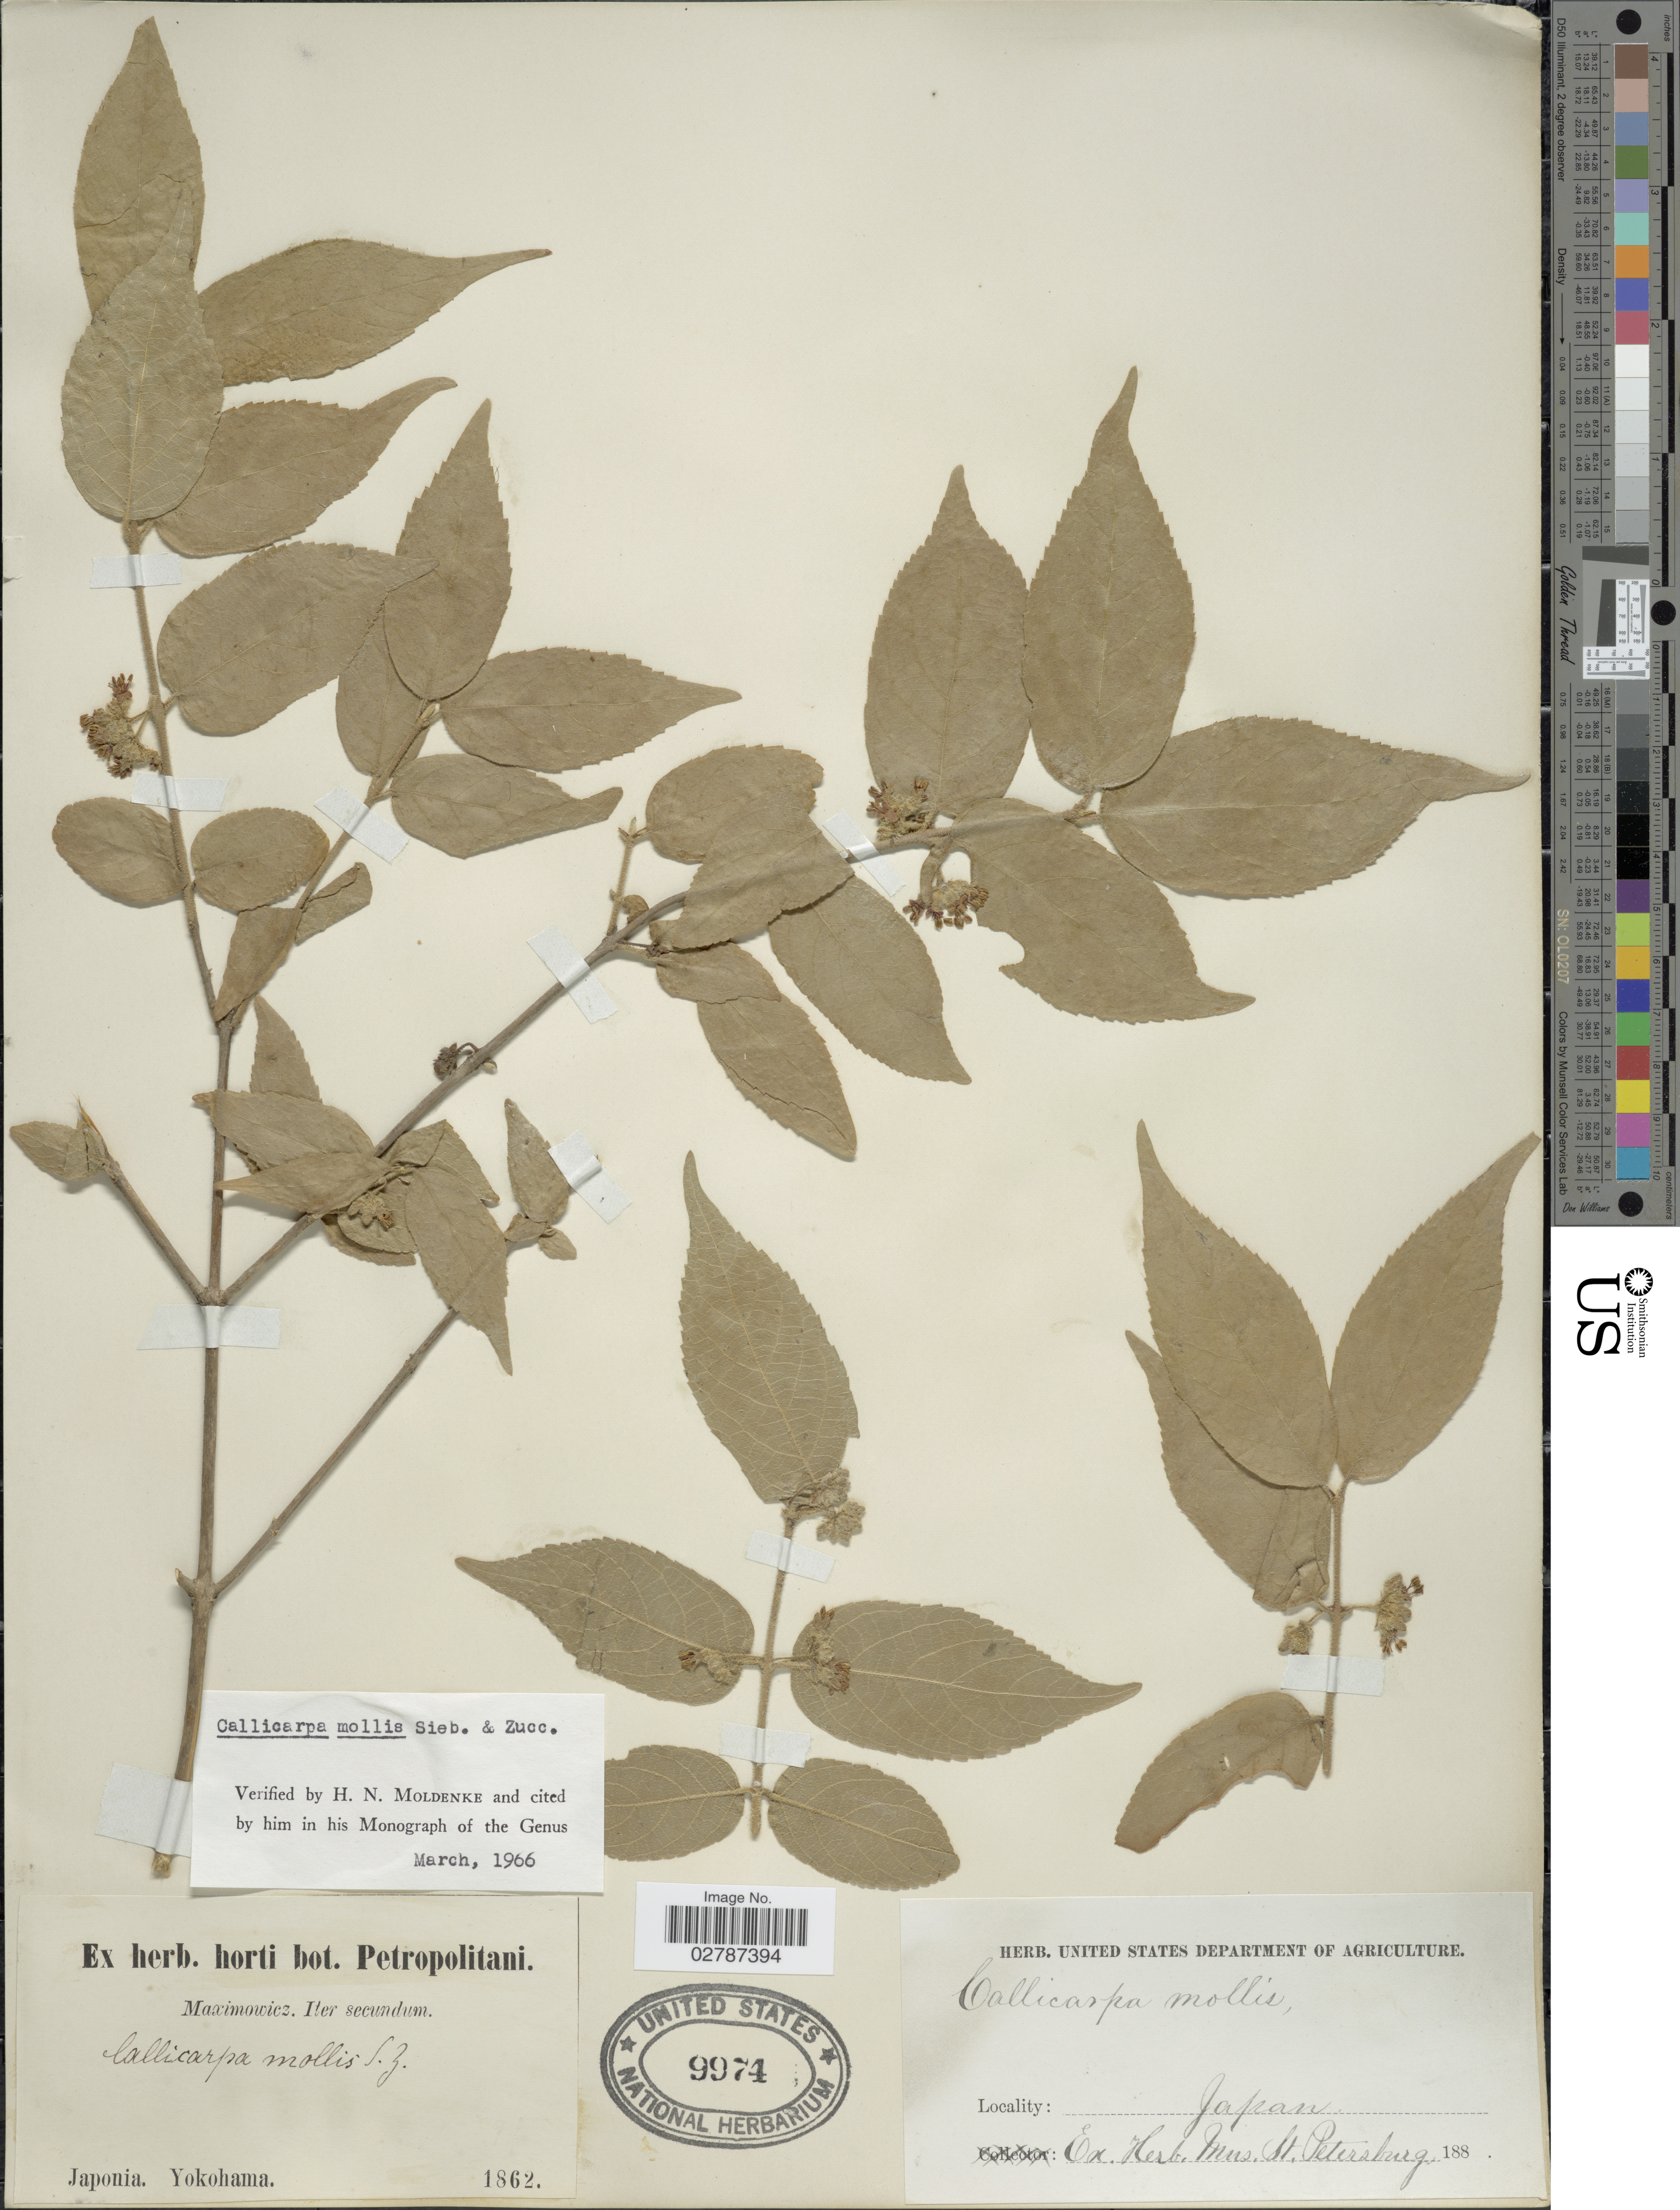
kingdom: Plantae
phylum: Tracheophyta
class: Magnoliopsida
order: Lamiales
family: Lamiaceae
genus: Callicarpa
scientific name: Callicarpa mollis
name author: Siebold & Zucc.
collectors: Maximowicz, --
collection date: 1862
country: Japan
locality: Japonia. Yokohama.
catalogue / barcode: US 9974